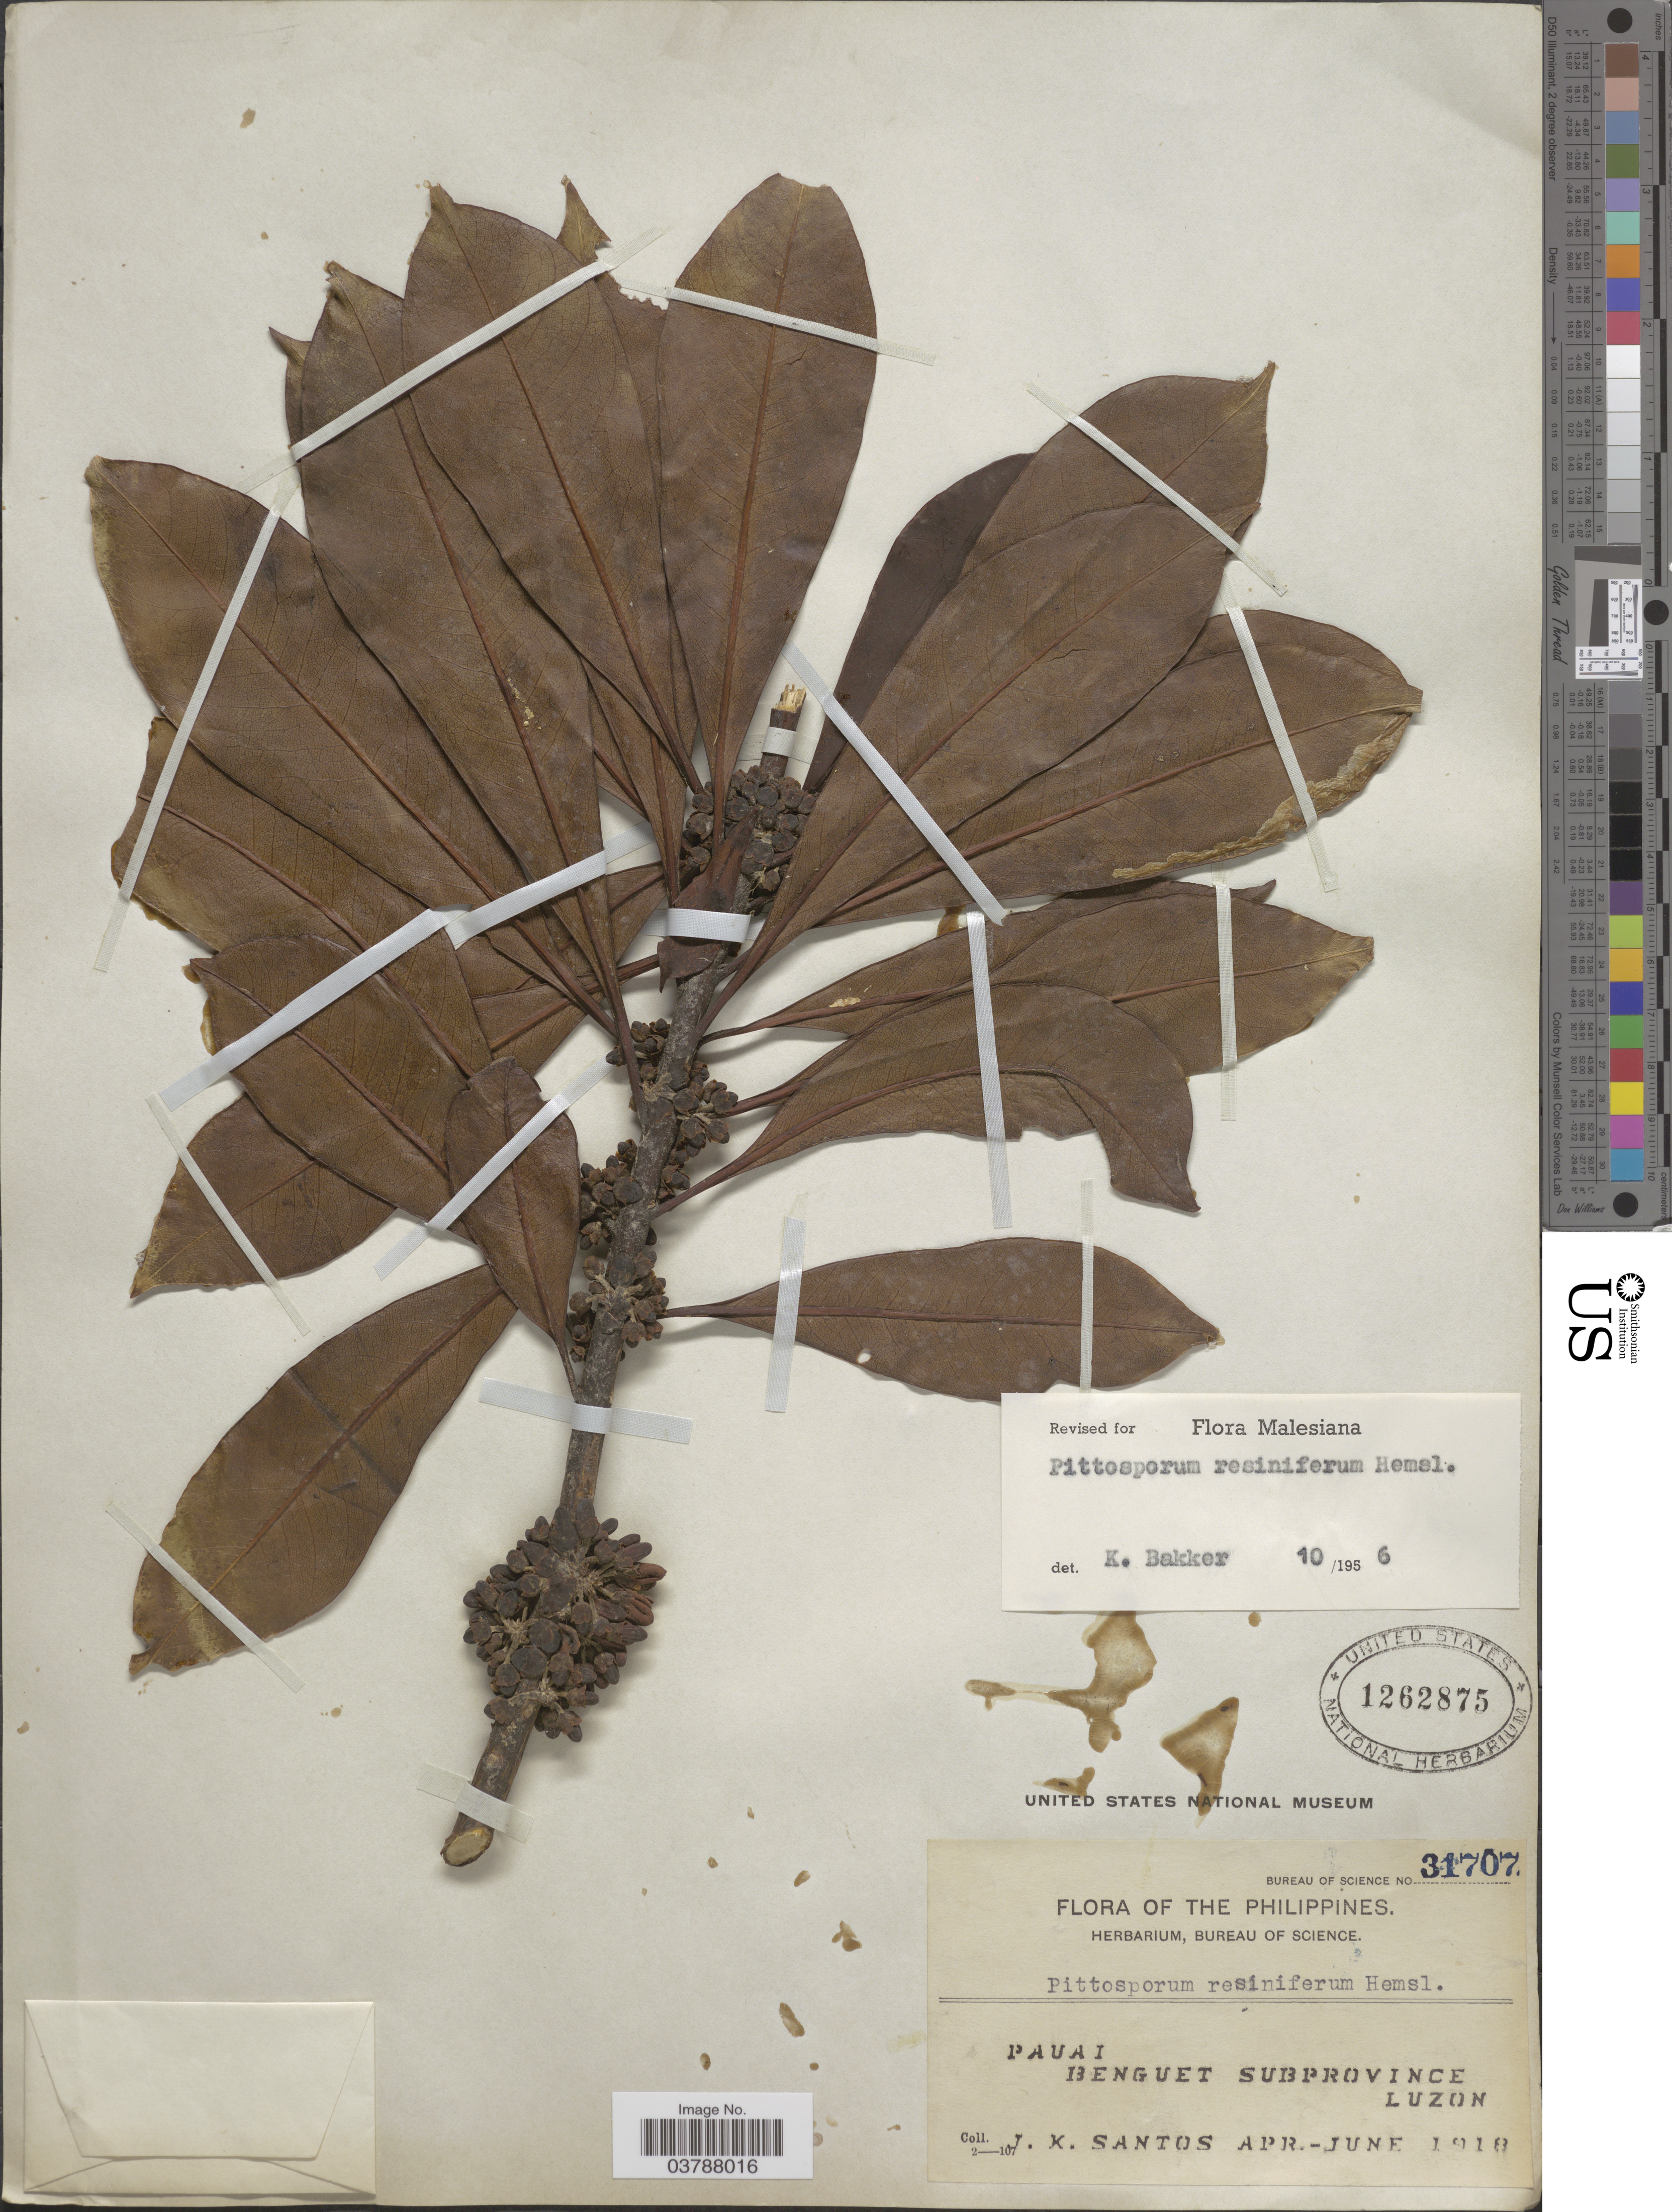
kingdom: Plantae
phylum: Tracheophyta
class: Magnoliopsida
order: Apiales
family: Pittosporaceae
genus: Pittosporum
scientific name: Pittosporum resiniferum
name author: Hemsl.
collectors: J. K. Santos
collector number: Bureau of Science 31707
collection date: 1918-04/1918-06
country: Philippines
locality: Pauai, Benguet Subprovince, Luzon.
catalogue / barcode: US 1262875